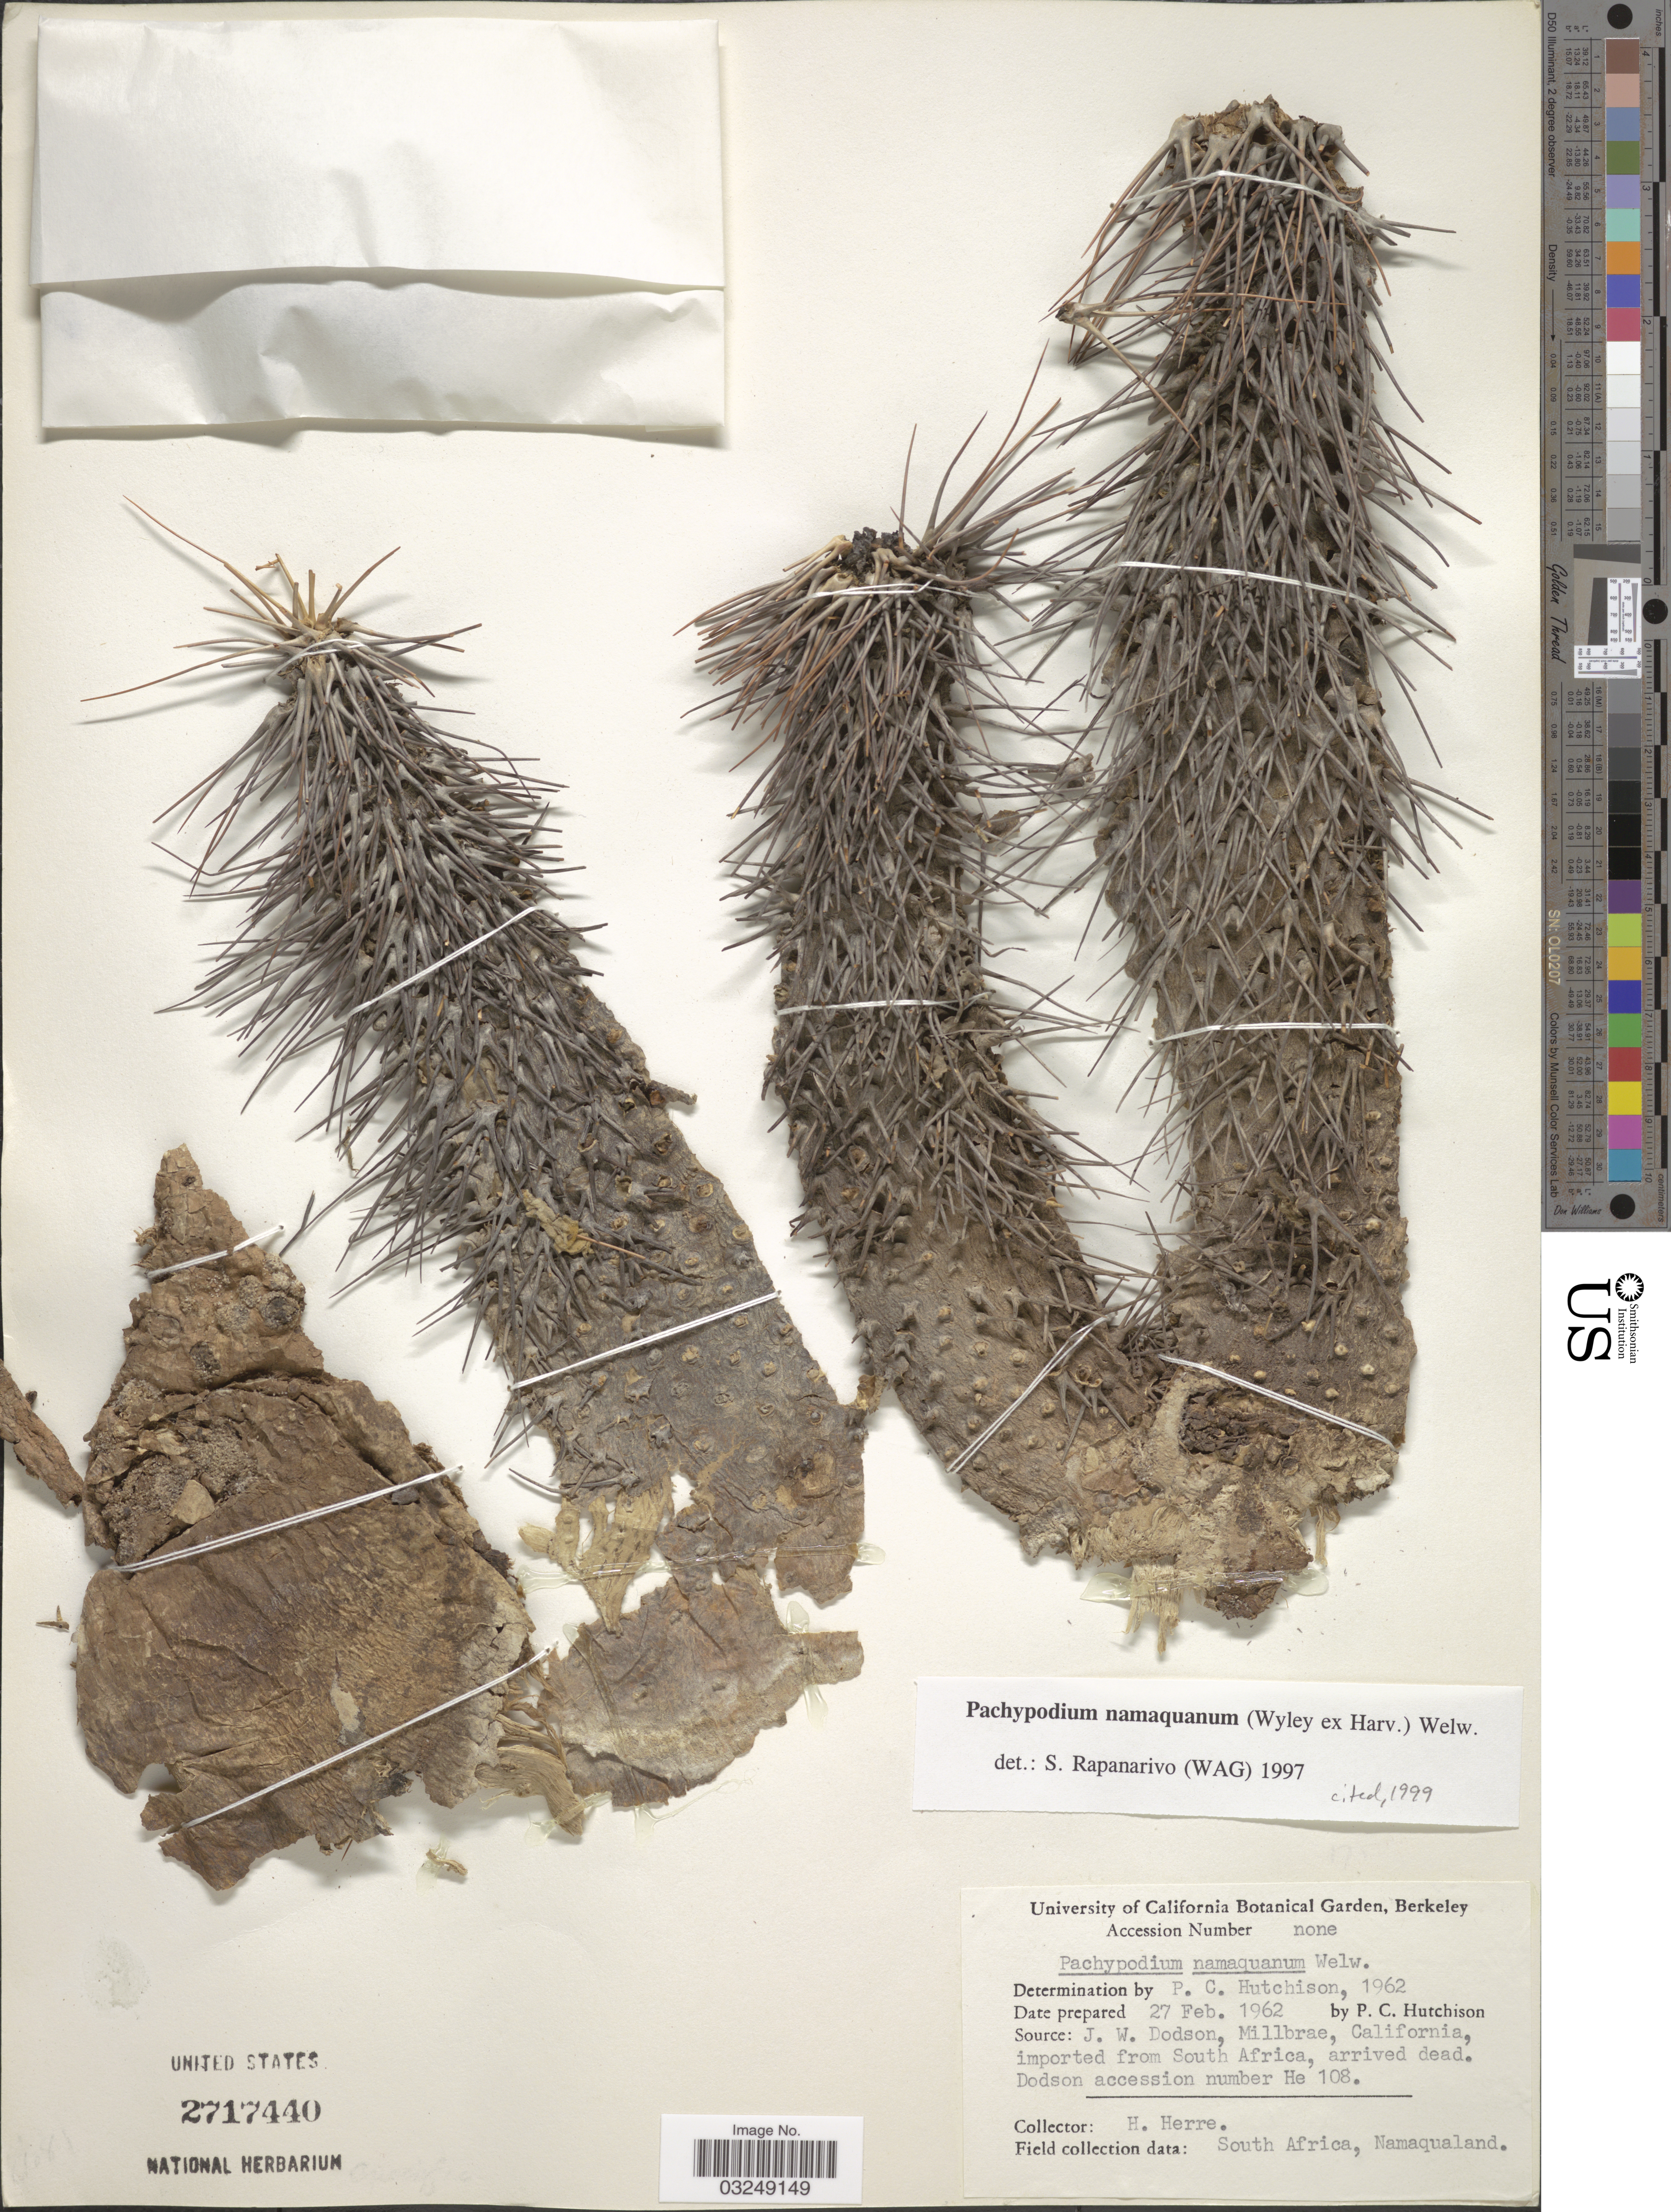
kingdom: Plantae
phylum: Tracheophyta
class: Magnoliopsida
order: Gentianales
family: Apocynaceae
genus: Pachypodium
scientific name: Pachypodium namaquanum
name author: (Wyley ex Harvey) Welw.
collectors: P. C. Hutchison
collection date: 1962-02-27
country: United States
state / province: California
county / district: Alameda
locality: University of California Botanical Garden, Berkeley.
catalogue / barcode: US 2717440